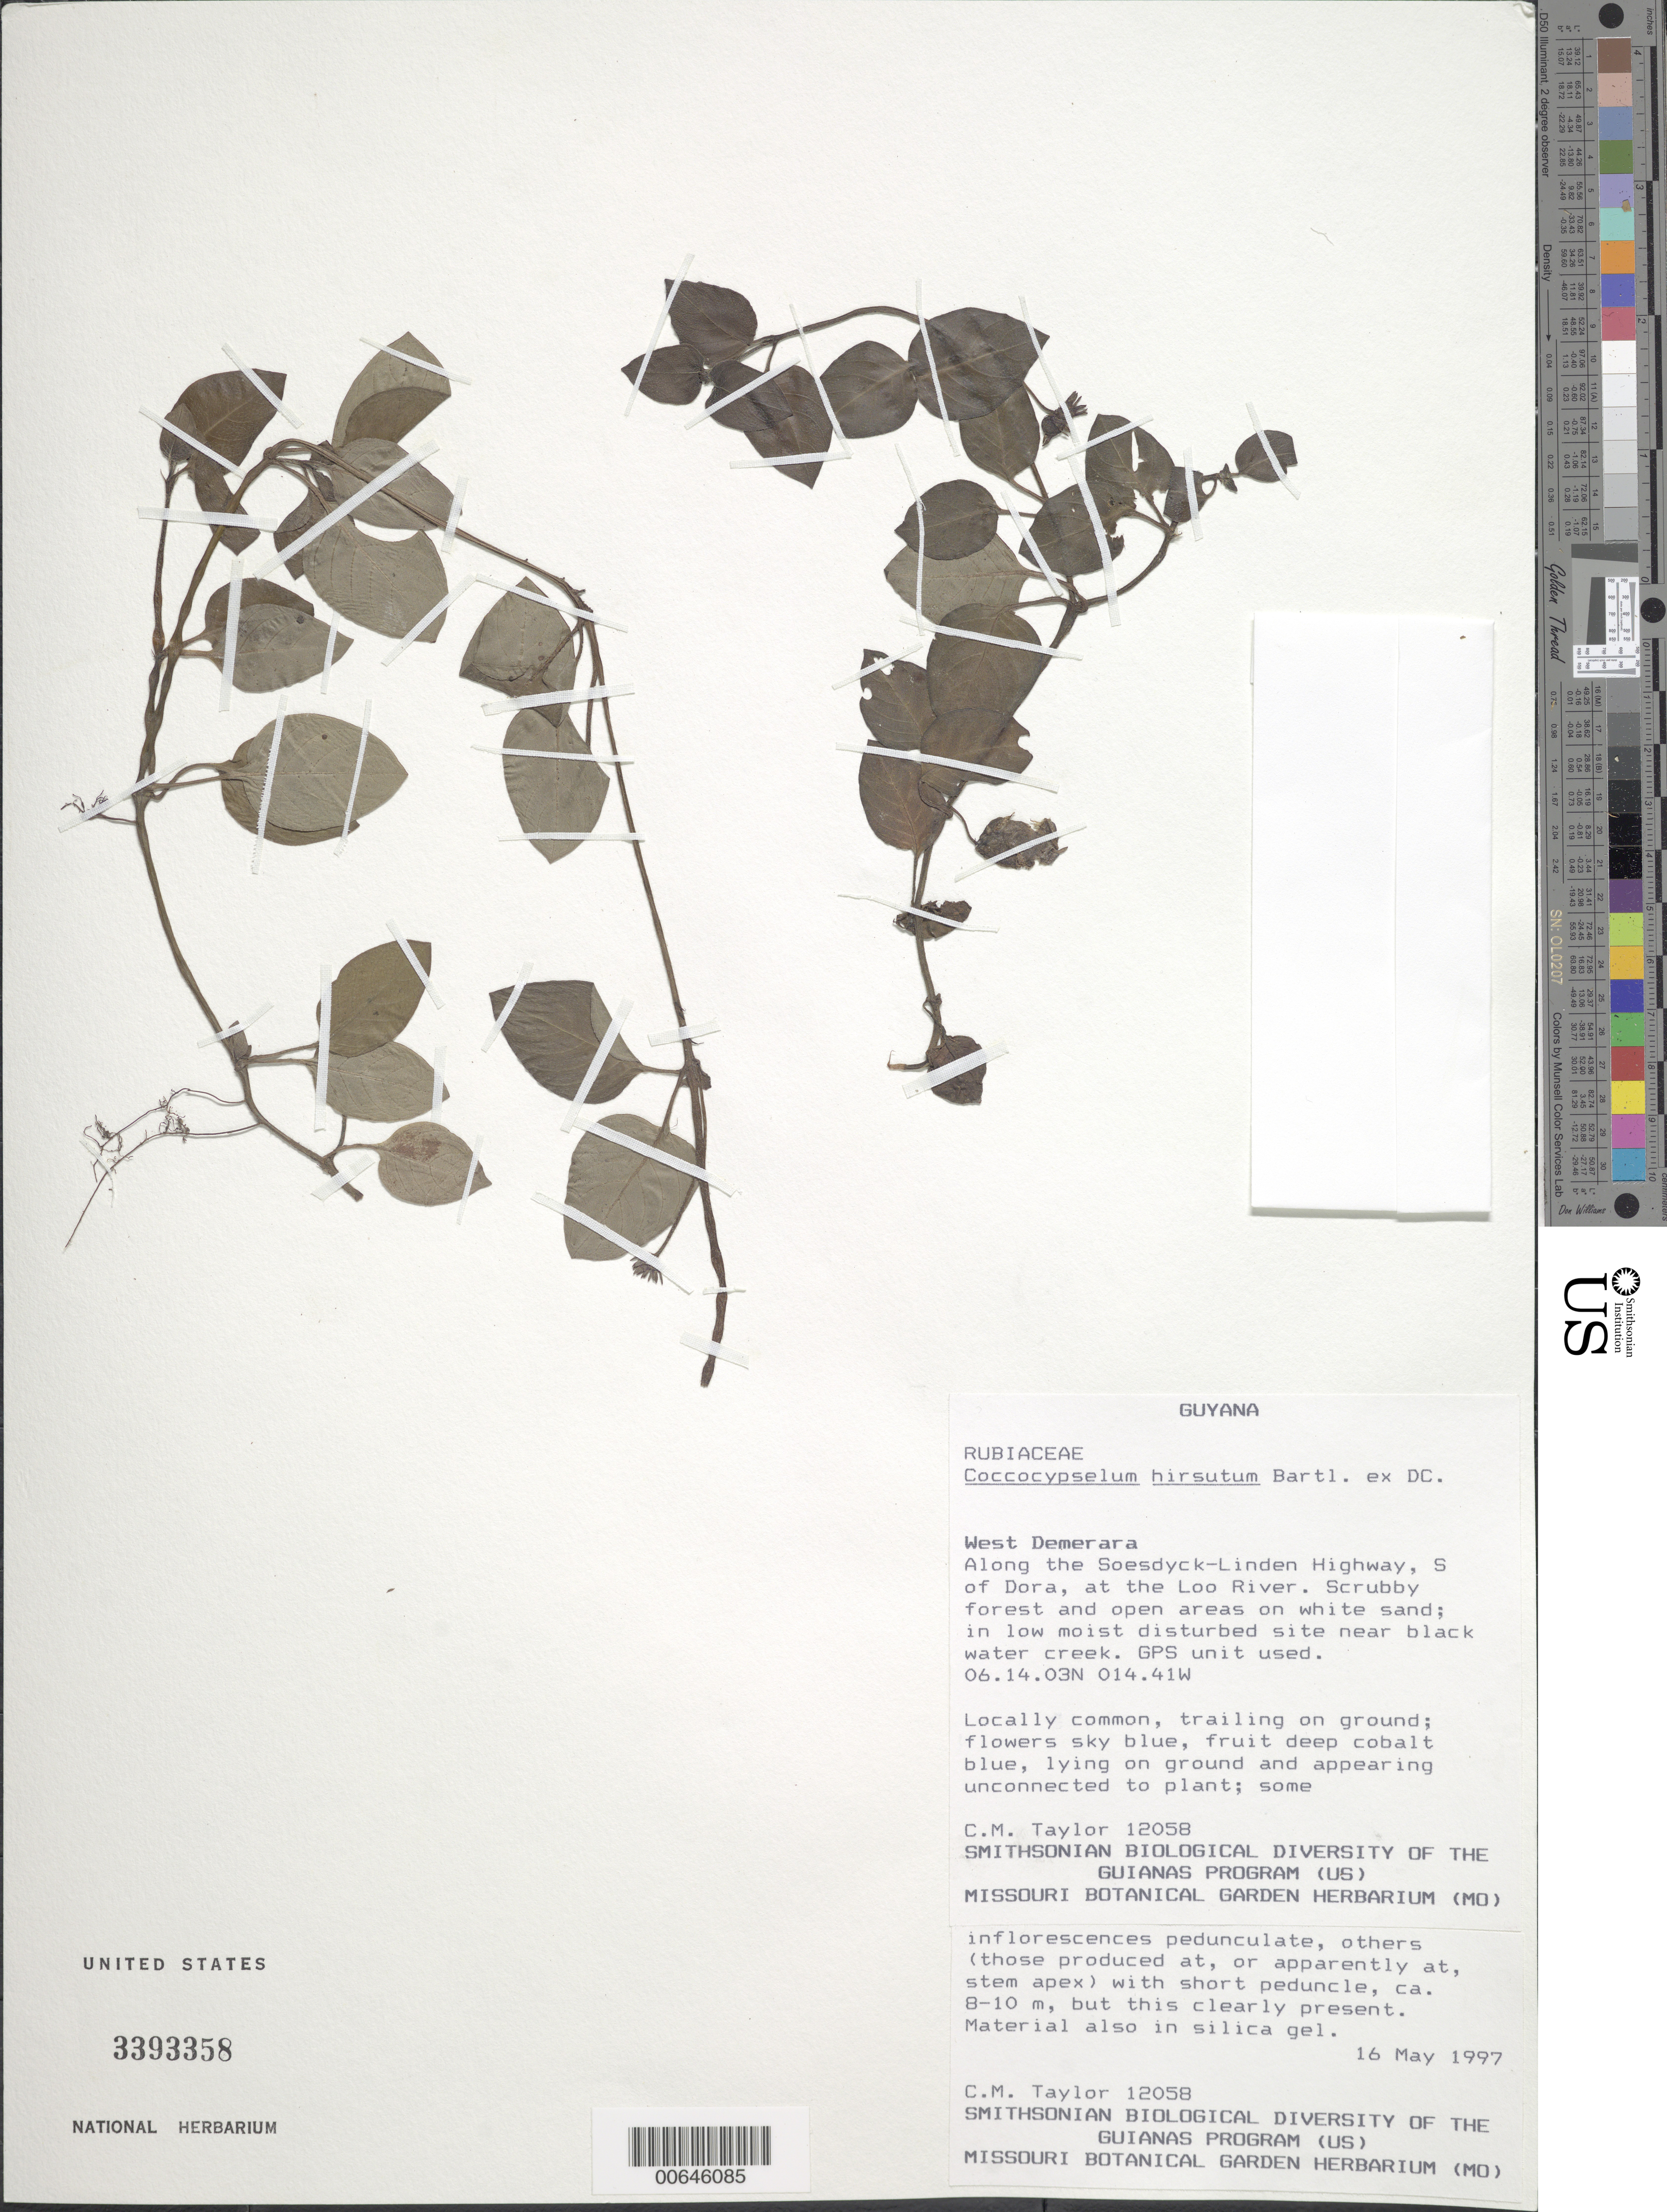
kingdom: Plantae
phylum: Tracheophyta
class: Magnoliopsida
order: Gentianales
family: Rubiaceae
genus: Coccocypselum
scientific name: Coccocypselum hirsutum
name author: Bartl. ex DC.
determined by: Taylor, Charlotte M.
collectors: C. M. Taylor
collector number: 12058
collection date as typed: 16 May 1997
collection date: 1997-05-16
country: Guyana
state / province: Demerara-Mahaica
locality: Soesdyck-Linden Hwy. W of Dora, at the Loo River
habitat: Scrubby forest & open areas on white sand, in low moist disturbed siet near black water creek. Locally common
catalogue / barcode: US 3393358